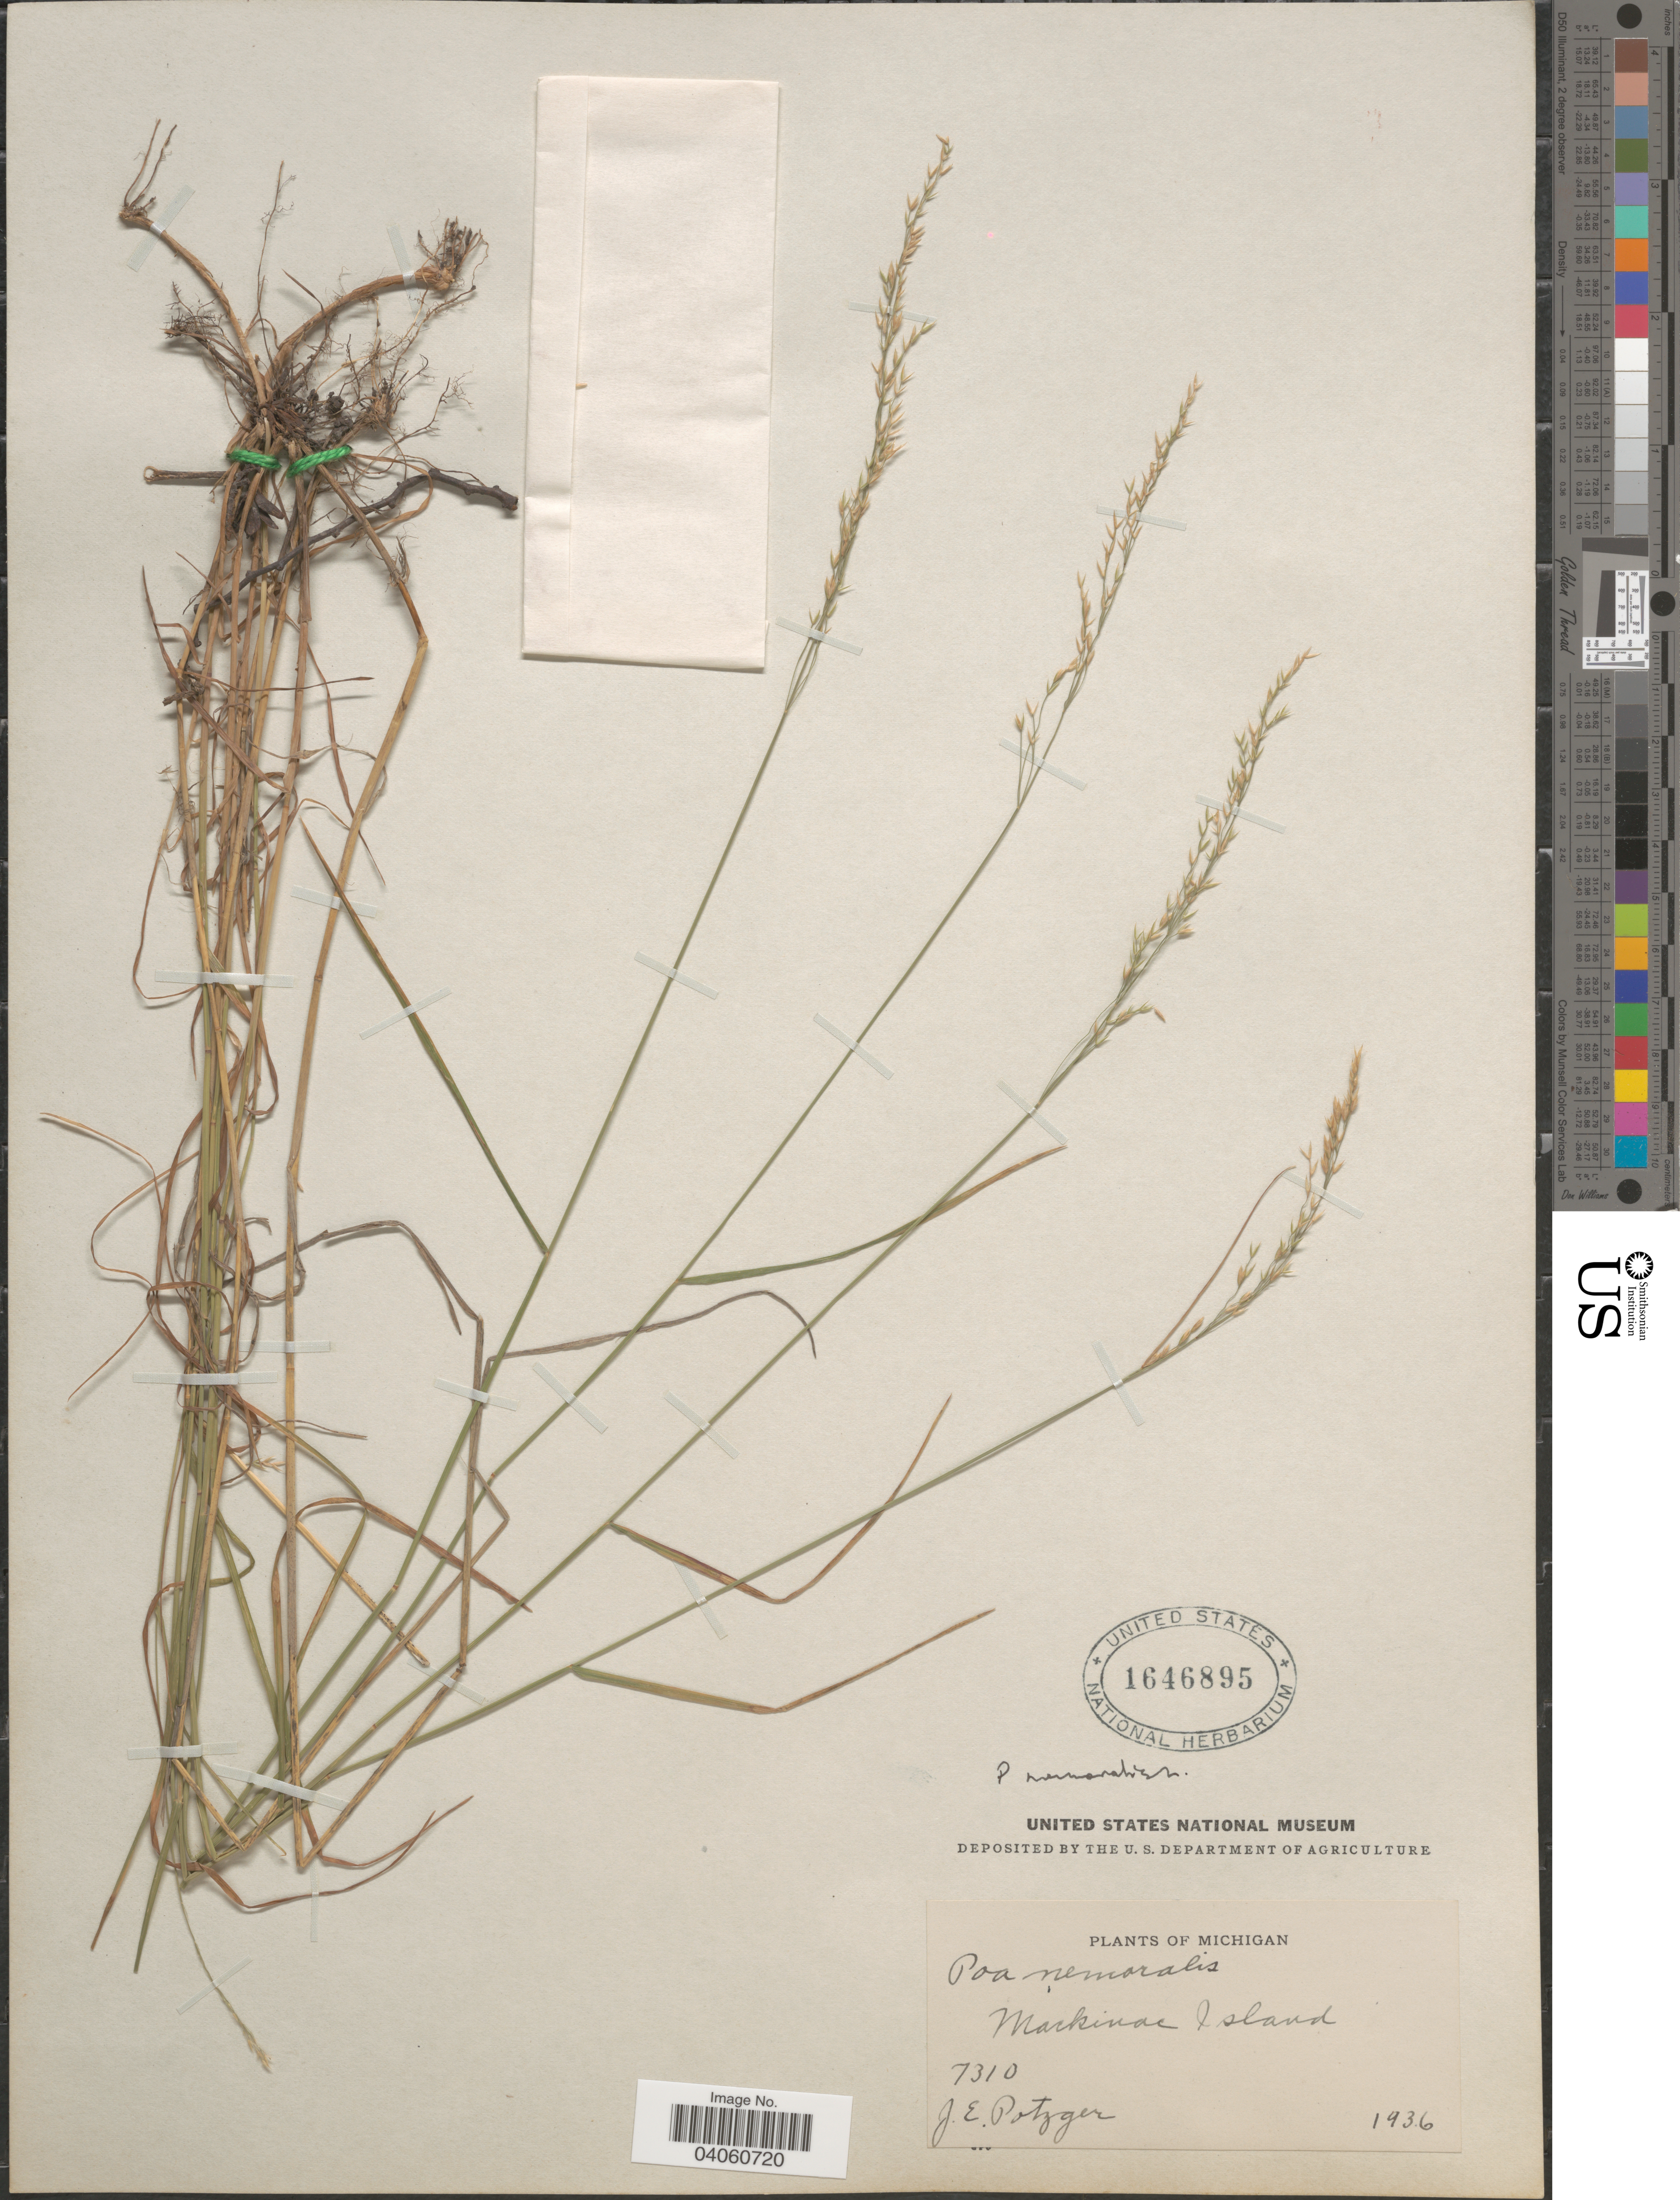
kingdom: Plantae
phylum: Tracheophyta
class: Liliopsida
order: Poales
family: Poaceae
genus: Poa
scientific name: Poa nemoralis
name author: L.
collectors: J. Potzger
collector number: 7310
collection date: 1936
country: United States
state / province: Michigan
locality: Mackinac Island.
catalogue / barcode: US 1646895